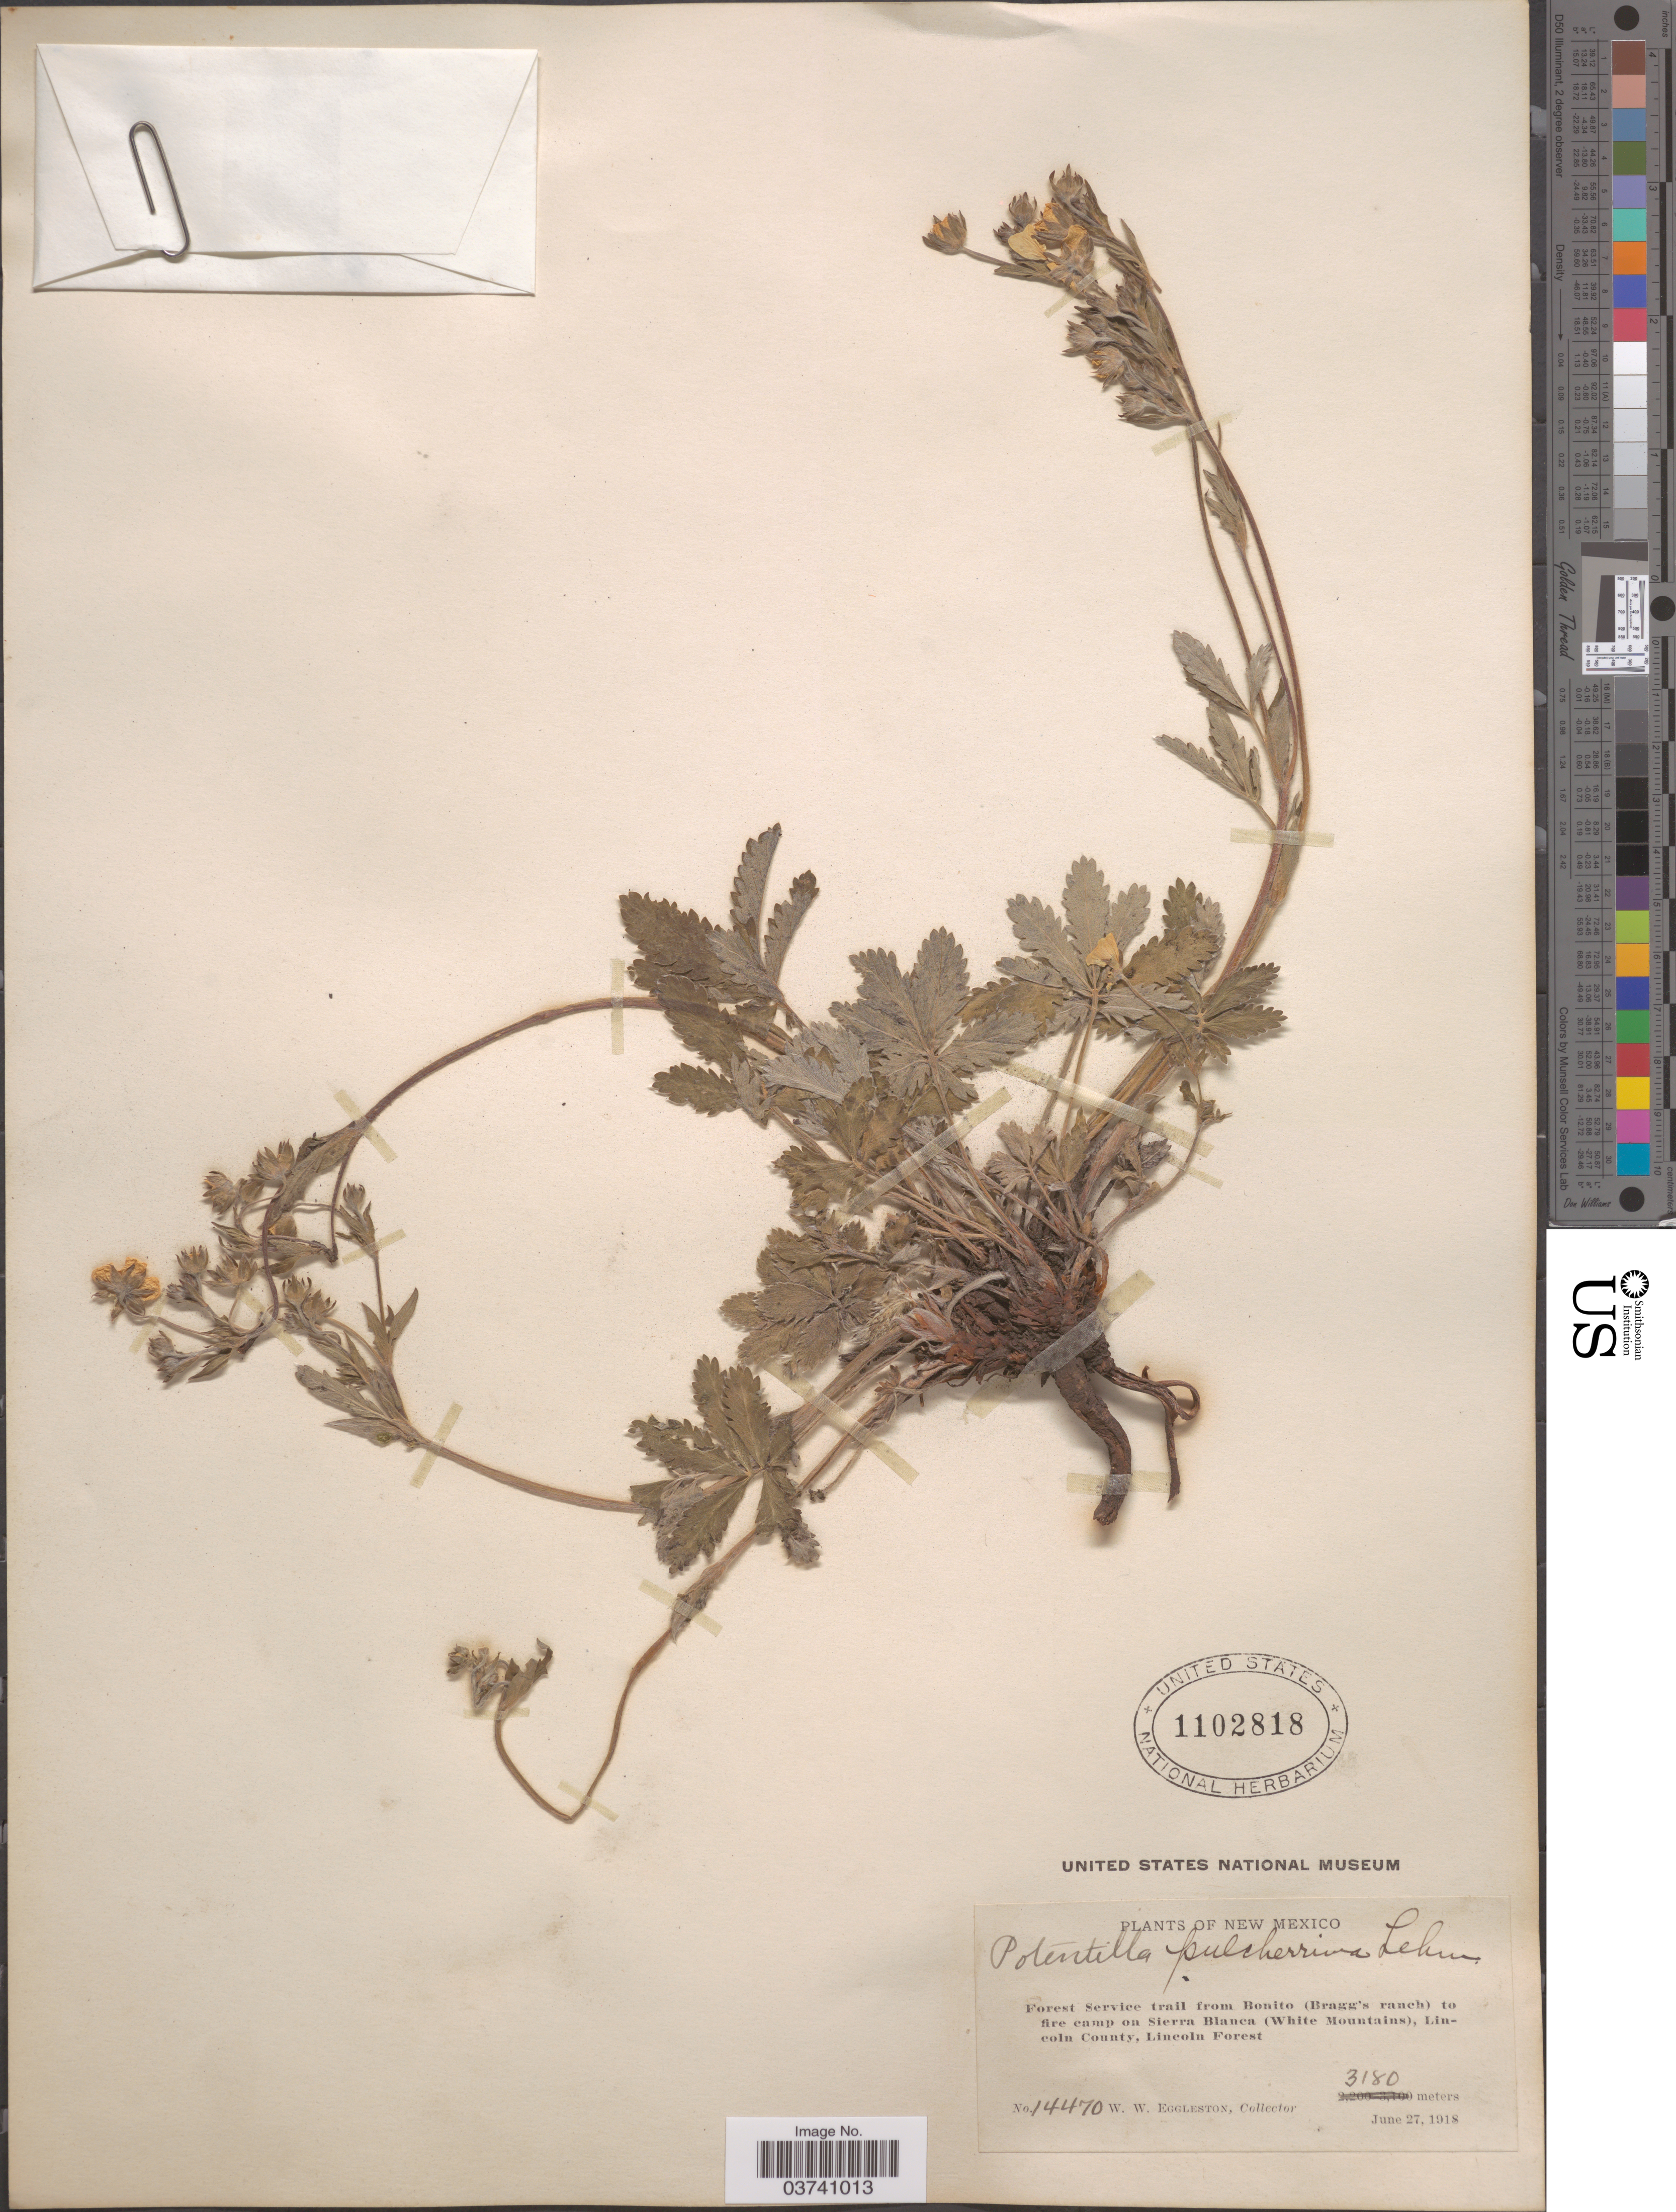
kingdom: Plantae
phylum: Tracheophyta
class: Magnoliopsida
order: Rosales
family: Rosaceae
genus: Potentilla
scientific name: Potentilla pulcherrima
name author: Lehm.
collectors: W. W. Eggleston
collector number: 14470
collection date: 1918-06-27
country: United States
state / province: New Mexico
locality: Forest Service trail from Bonito (Bragg's ranch) to fire camp on Sierra Blanca (White Mountains), Lincoln County, Lincoln Forest.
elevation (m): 3180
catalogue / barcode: US 1102818